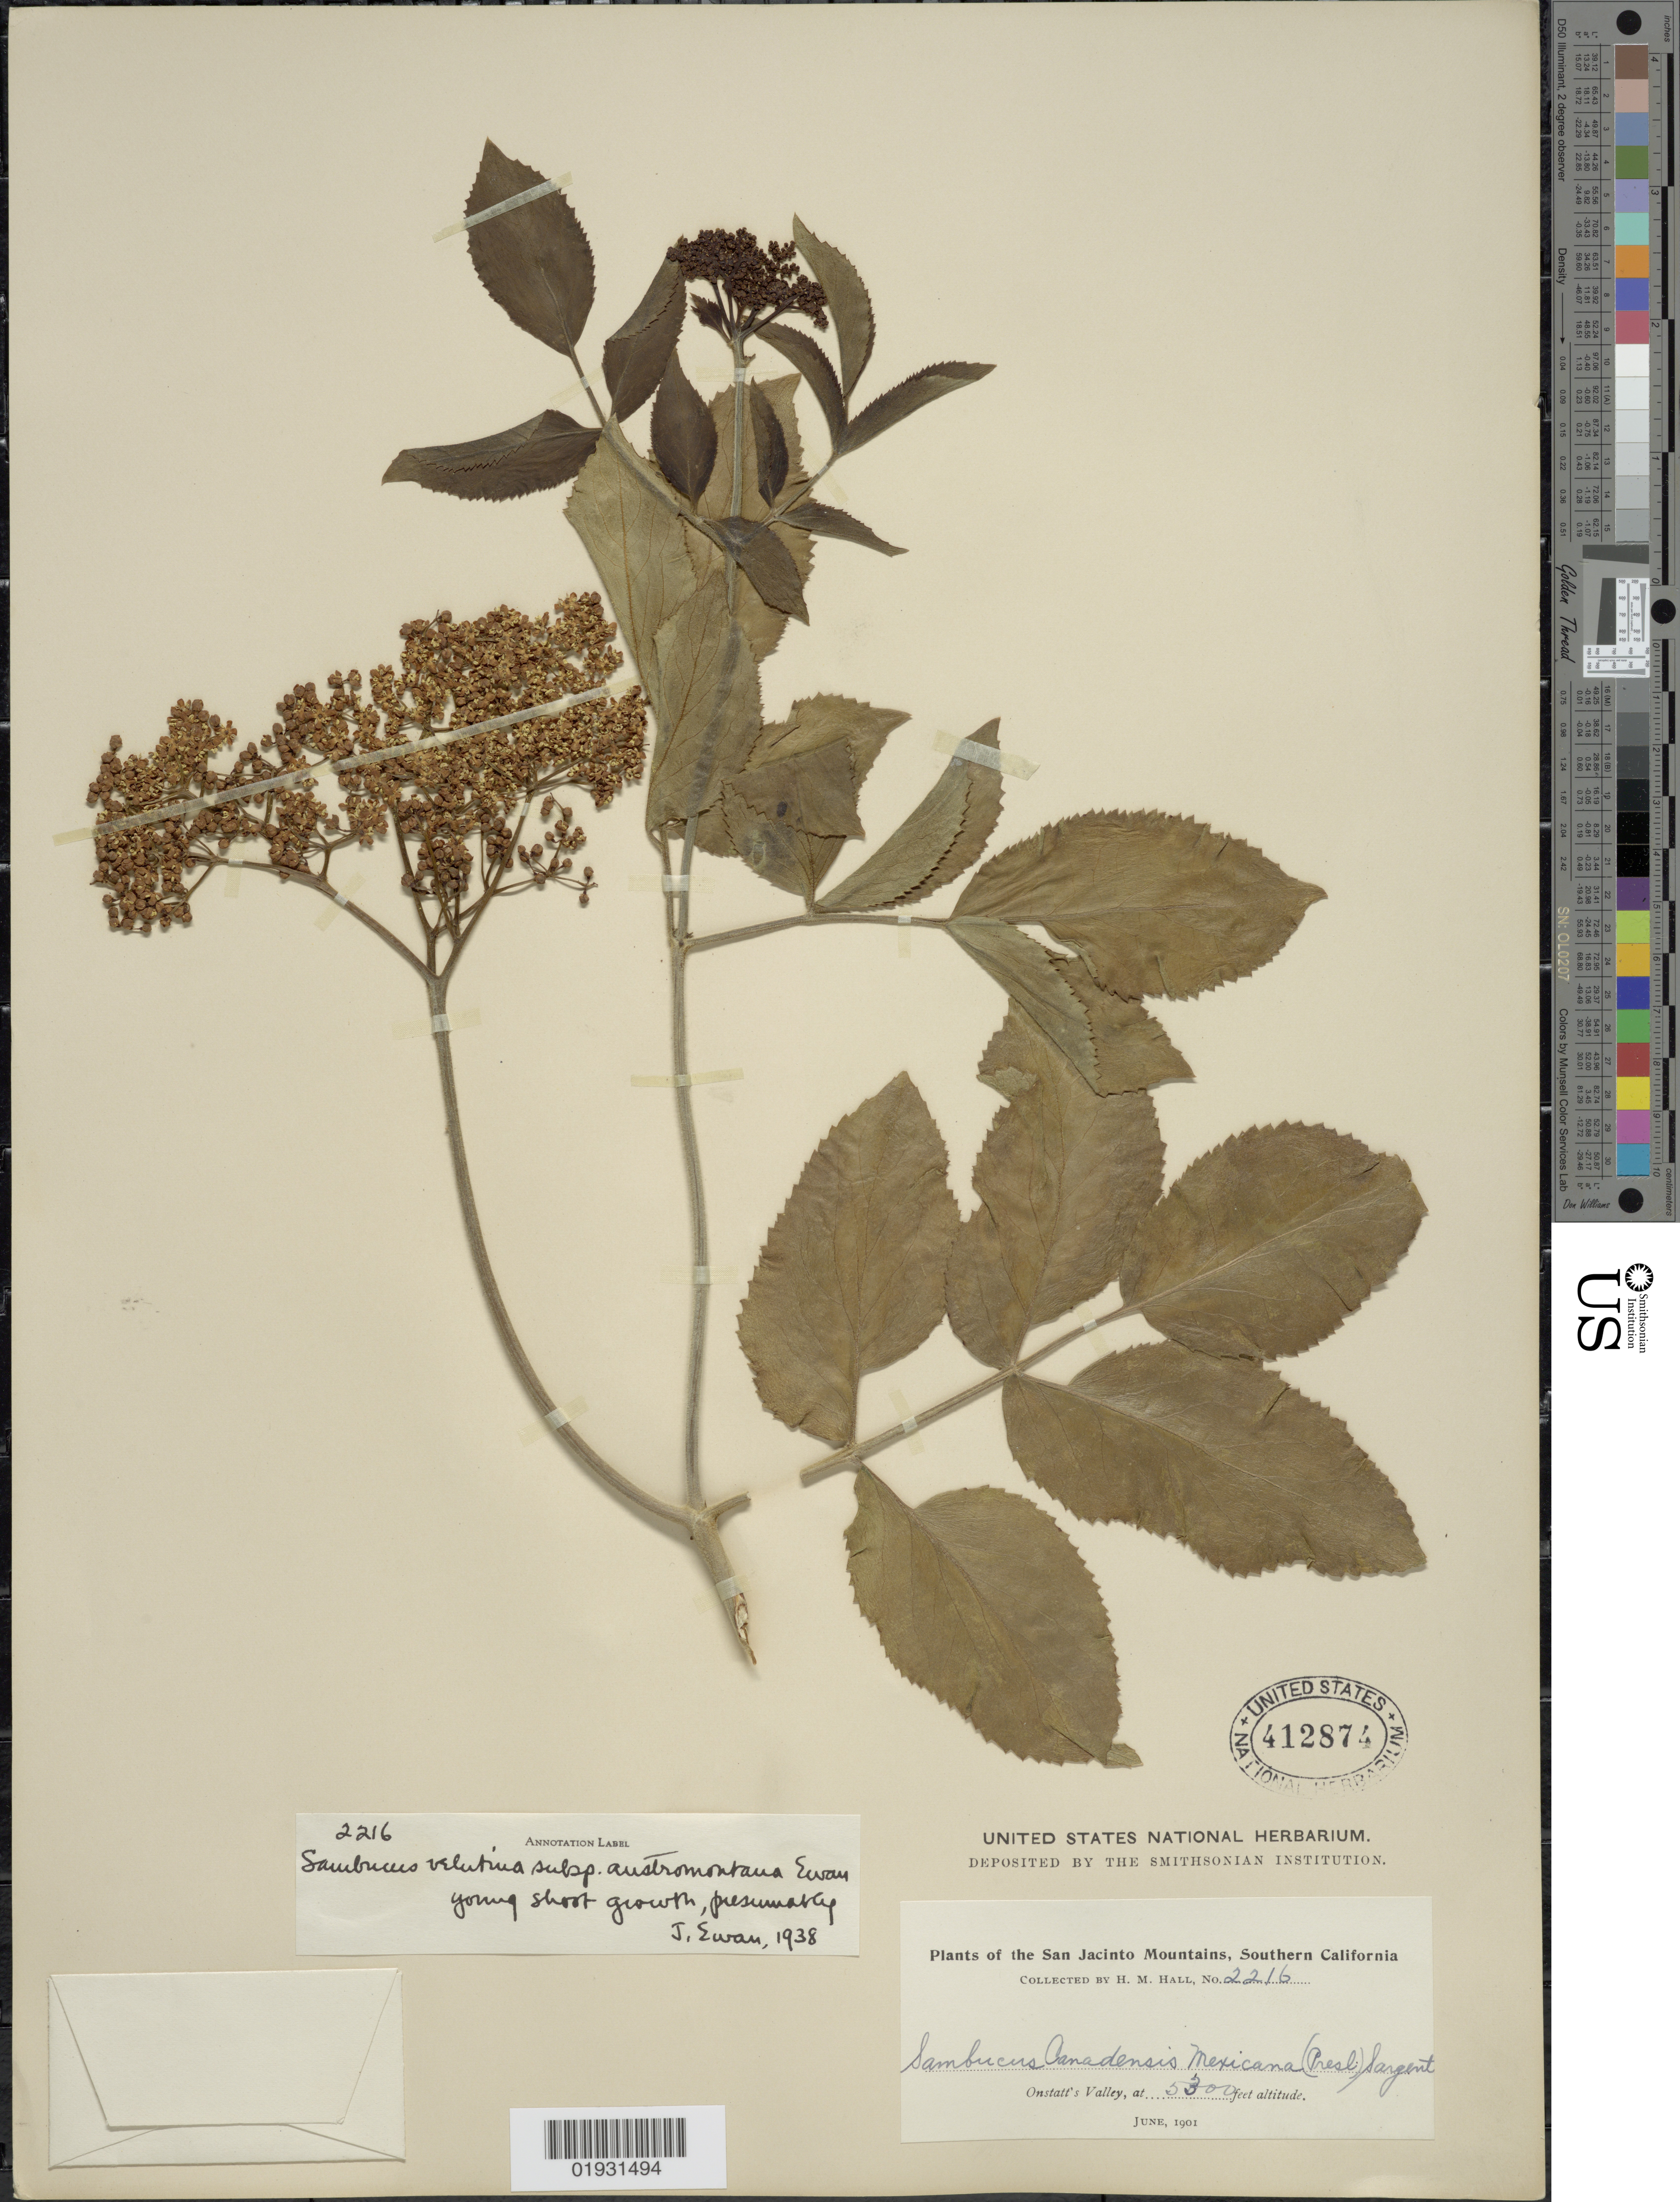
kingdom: Plantae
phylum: Tracheophyta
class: Magnoliopsida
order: Dipsacales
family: Viburnaceae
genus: Sambucus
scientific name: Sambucus velutina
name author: Durand & Hilg.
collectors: H. M. Hall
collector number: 2216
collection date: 1901-06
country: United States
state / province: California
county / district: Riverside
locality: San Jacinto Mountains, Southern California. Onstatt's Valley.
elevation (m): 1615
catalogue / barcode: US 412874